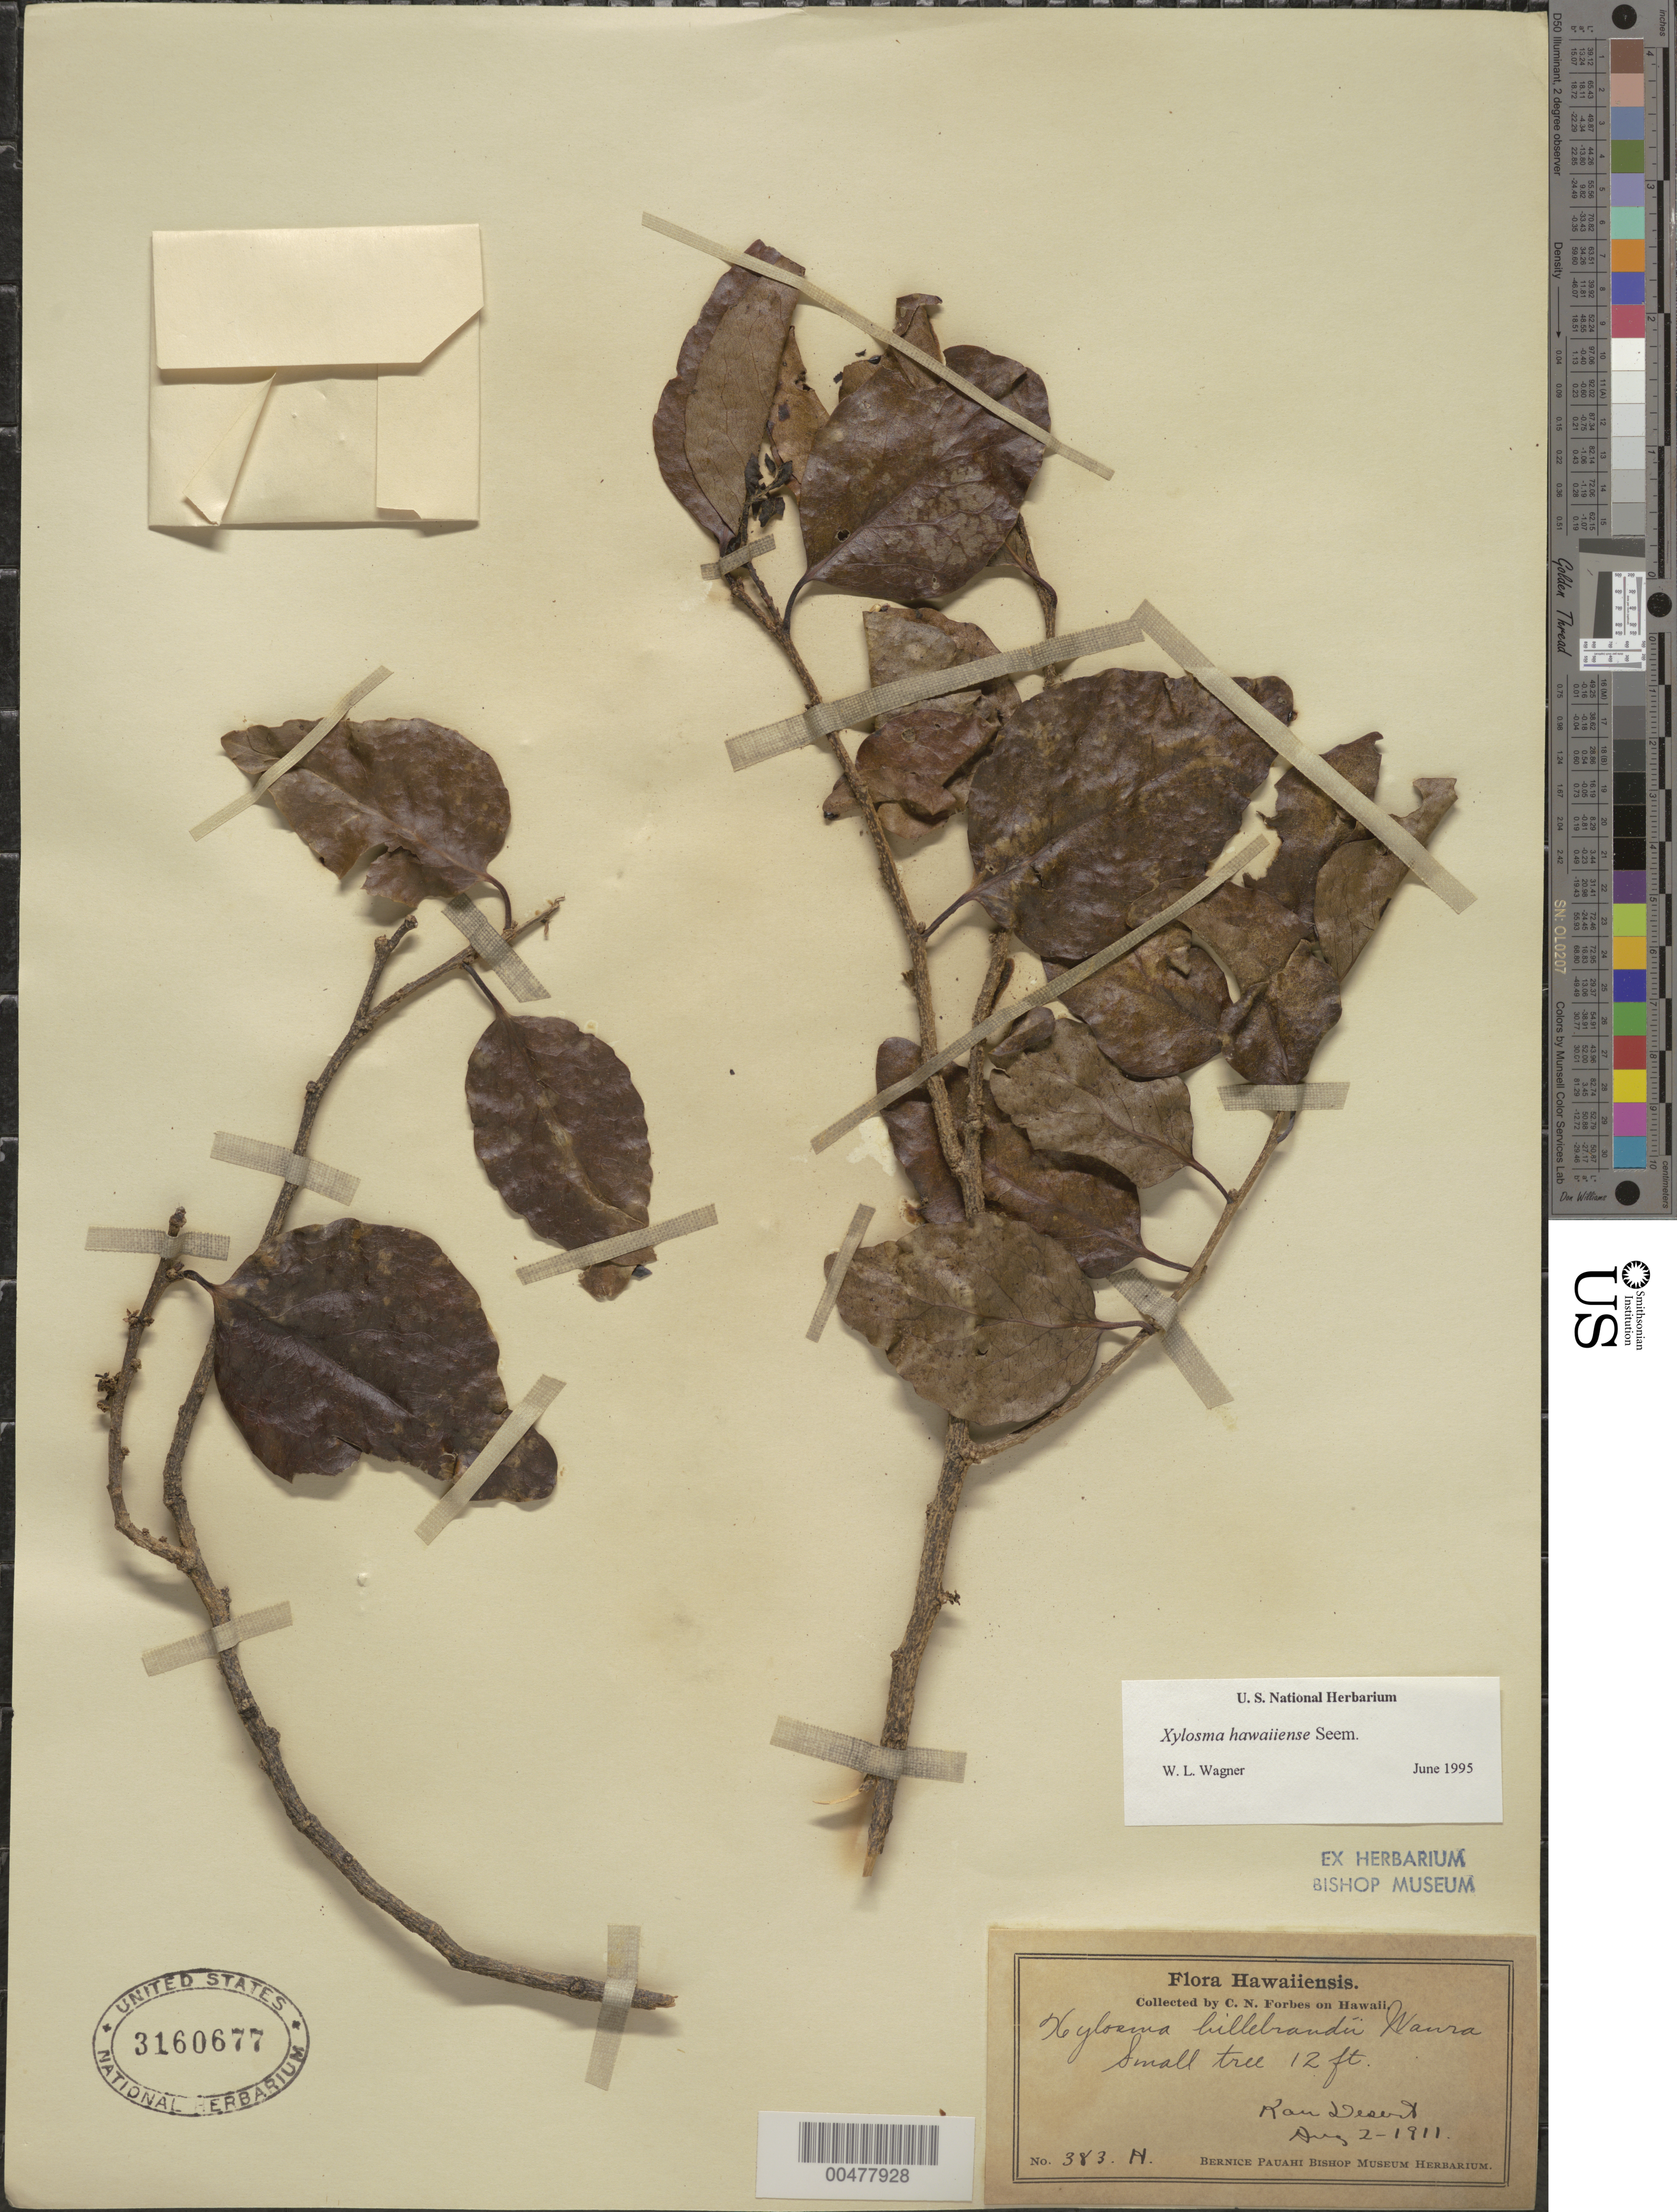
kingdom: Plantae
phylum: Tracheophyta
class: Magnoliopsida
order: Malpighiales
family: Salicaceae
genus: Xylosma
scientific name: Xylosma hawaiensis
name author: Seem.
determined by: Wagner, W. L., (BOT), Smithsonian Institution - National Museum of Natural History (UNITED STATES)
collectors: C. N. Forbes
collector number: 383.H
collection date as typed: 2 Aug 1911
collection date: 1911-08-02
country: United States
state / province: Hawaii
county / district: Hawaii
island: Hawaii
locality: Kau Desert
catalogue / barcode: US 3160677